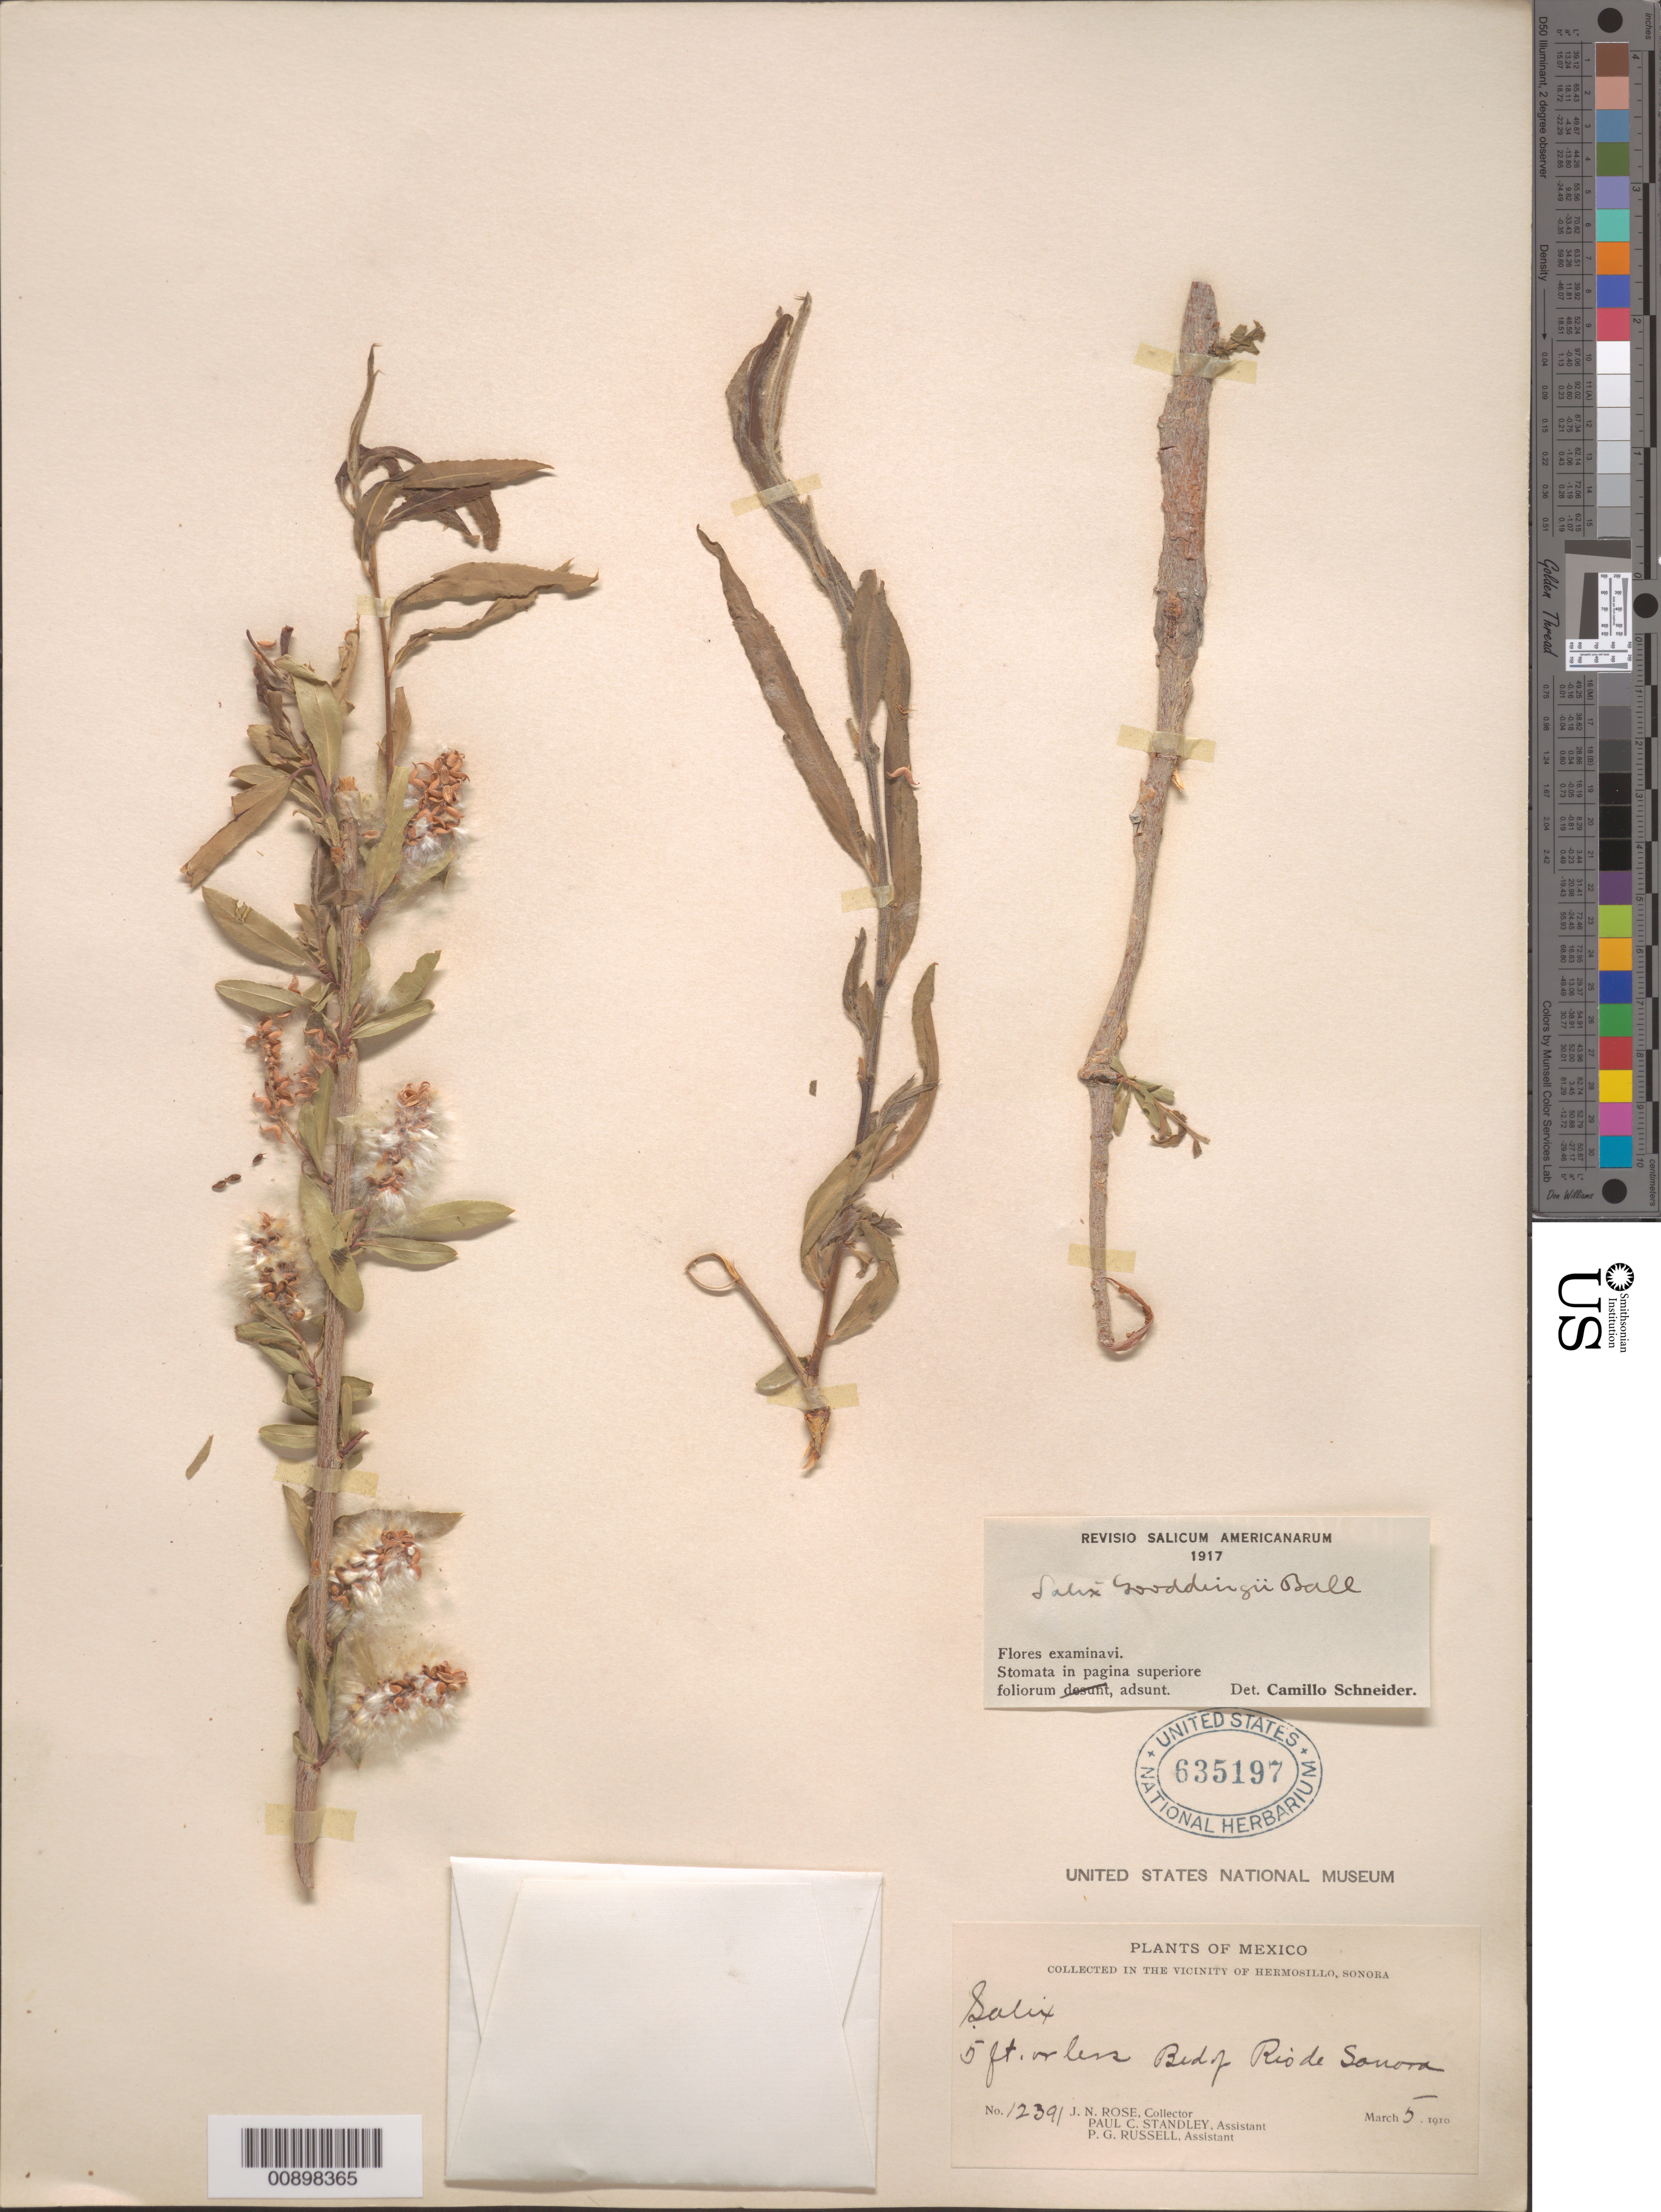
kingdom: Plantae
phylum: Tracheophyta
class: Magnoliopsida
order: Malpighiales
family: Salicaceae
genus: Salix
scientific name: Salix gooddingii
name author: C.R. Ball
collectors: J. N. Rose, P. C. Standley & P. G. Russell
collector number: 12391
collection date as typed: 05 Mar 1910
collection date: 1910-03-05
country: Mexico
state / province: Sonora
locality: Bed of Río de Sonora. In the vicinity of Hermosillo, Sonora.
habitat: Bed of río.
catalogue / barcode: US 635197